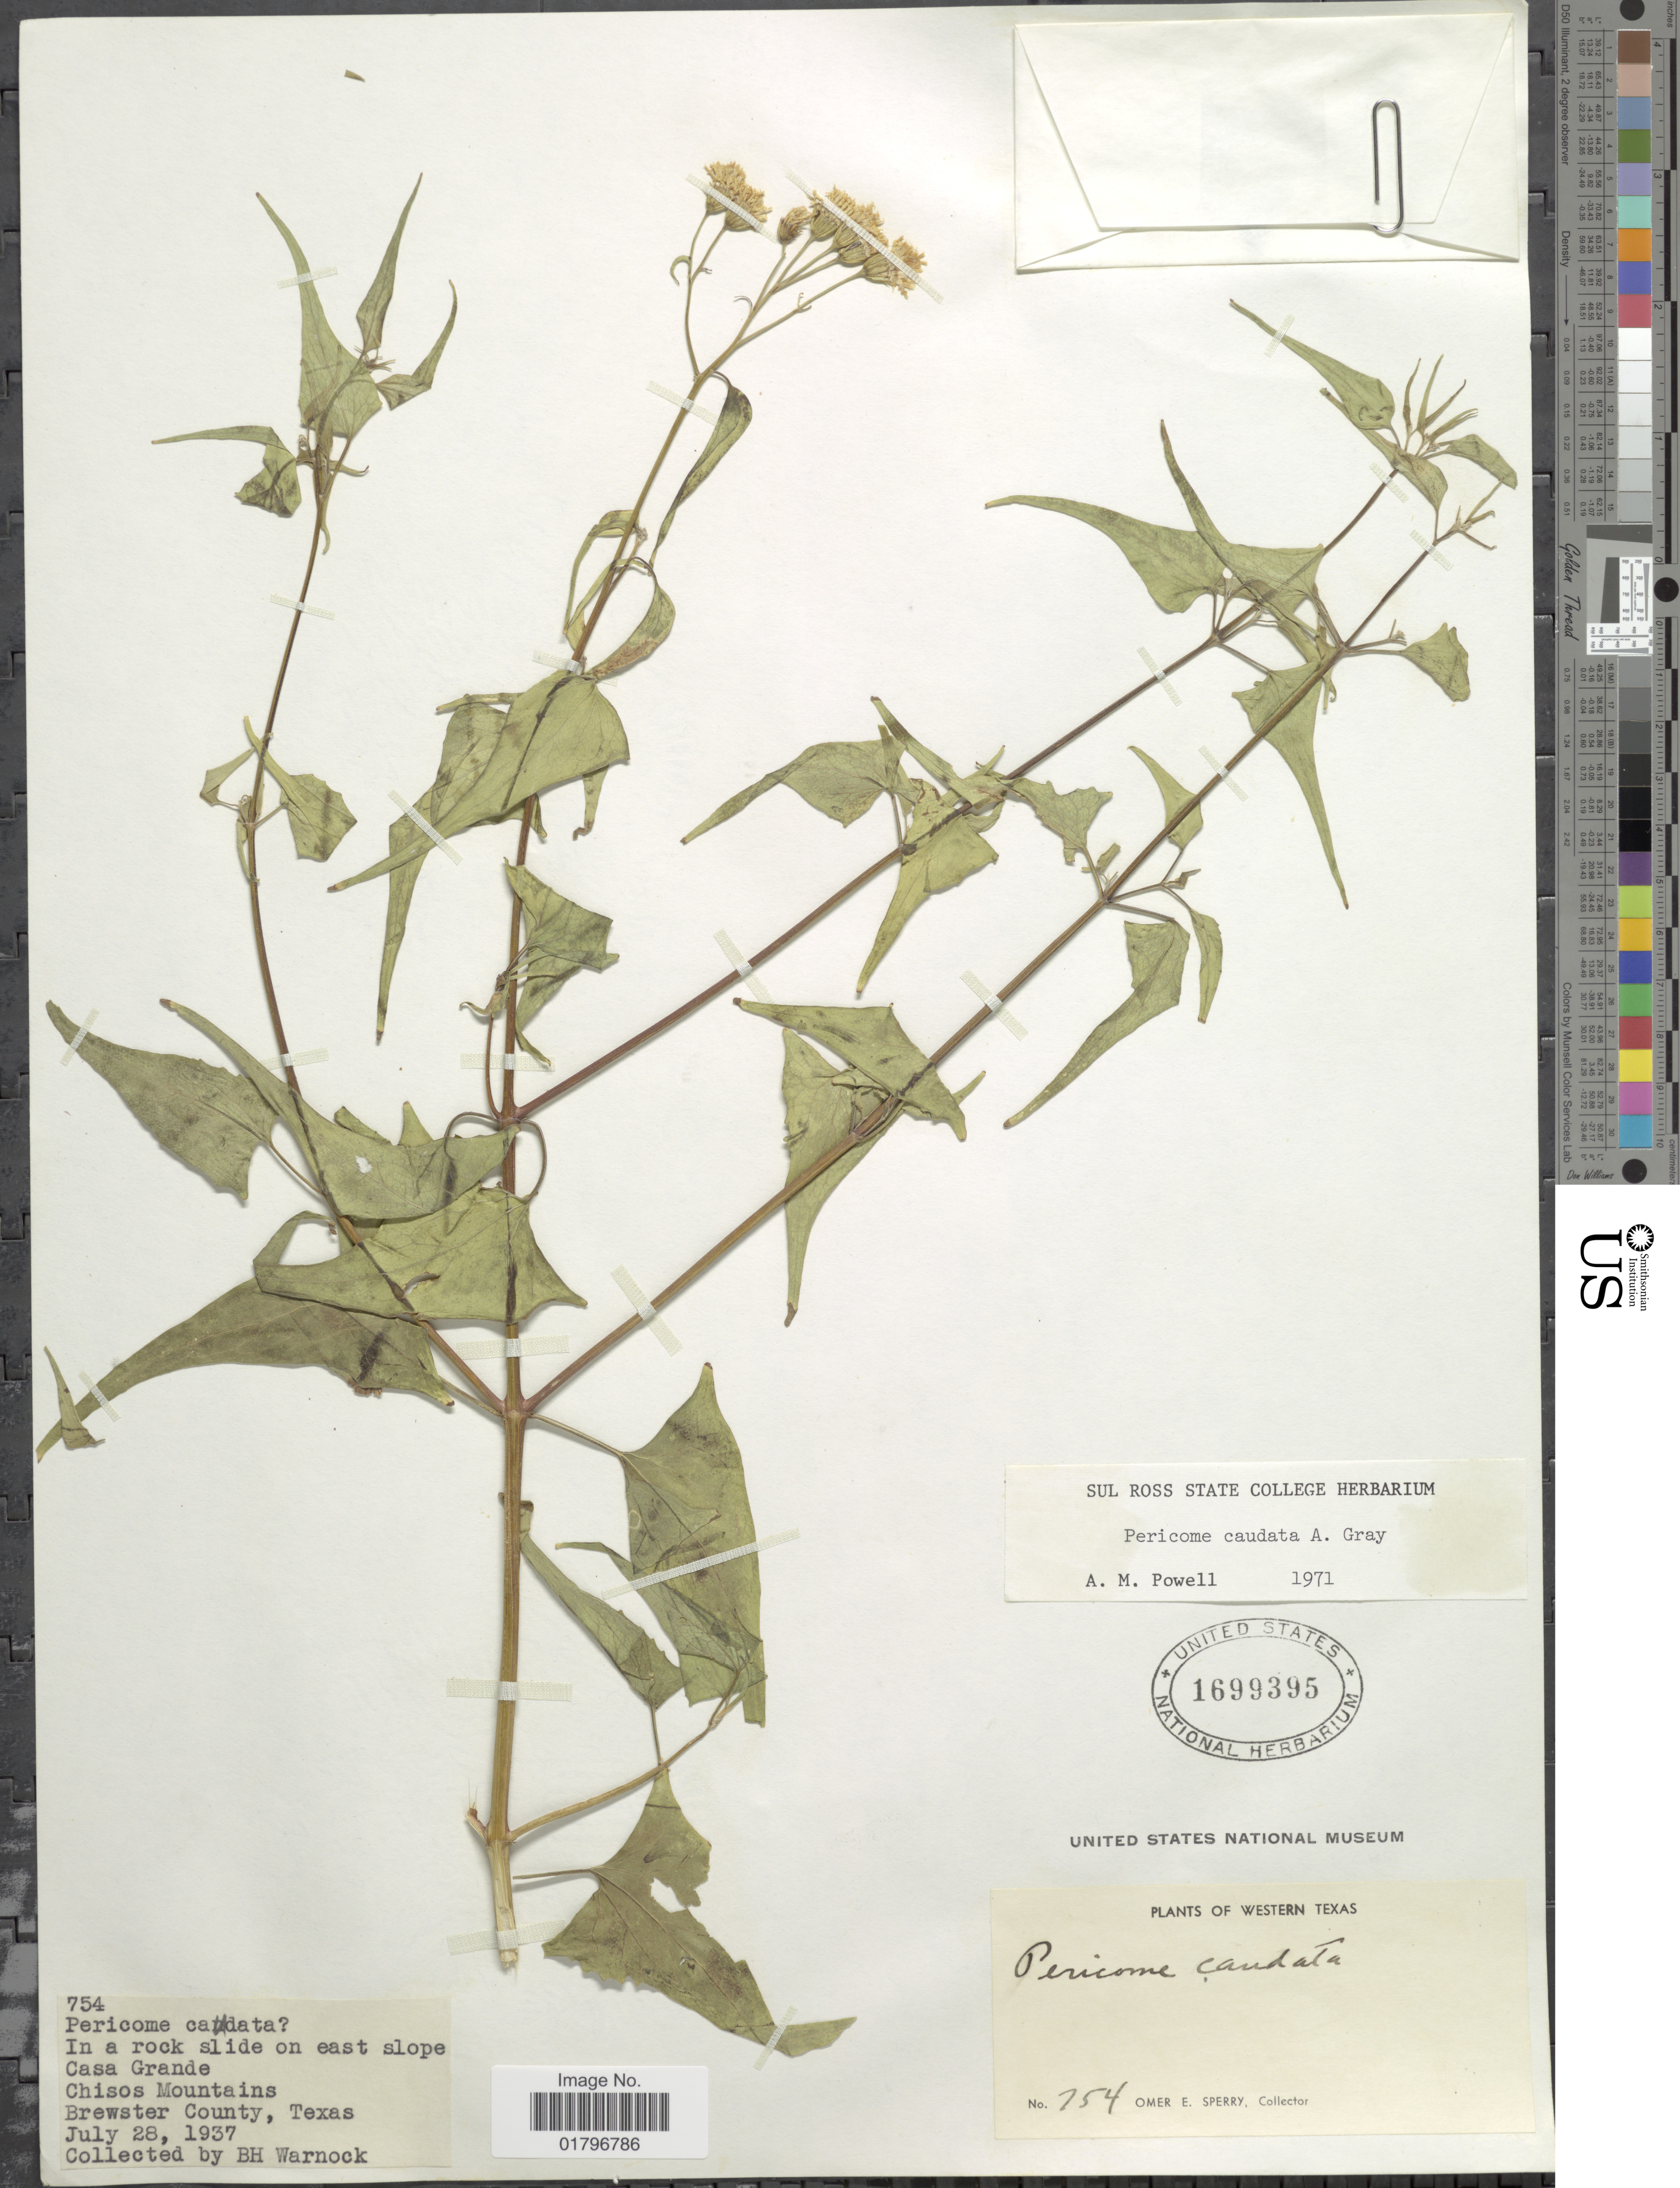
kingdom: Plantae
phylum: Tracheophyta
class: Magnoliopsida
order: Asterales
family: Asteraceae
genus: Pericome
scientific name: Pericome caudata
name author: A. Gray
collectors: O. E. Sperry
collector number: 754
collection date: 1937-07-28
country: United States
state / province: Texas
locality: In a rock slide on east slope Casa Grande. Chisos Mountains. Brewster County, Texas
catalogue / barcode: US 1699395